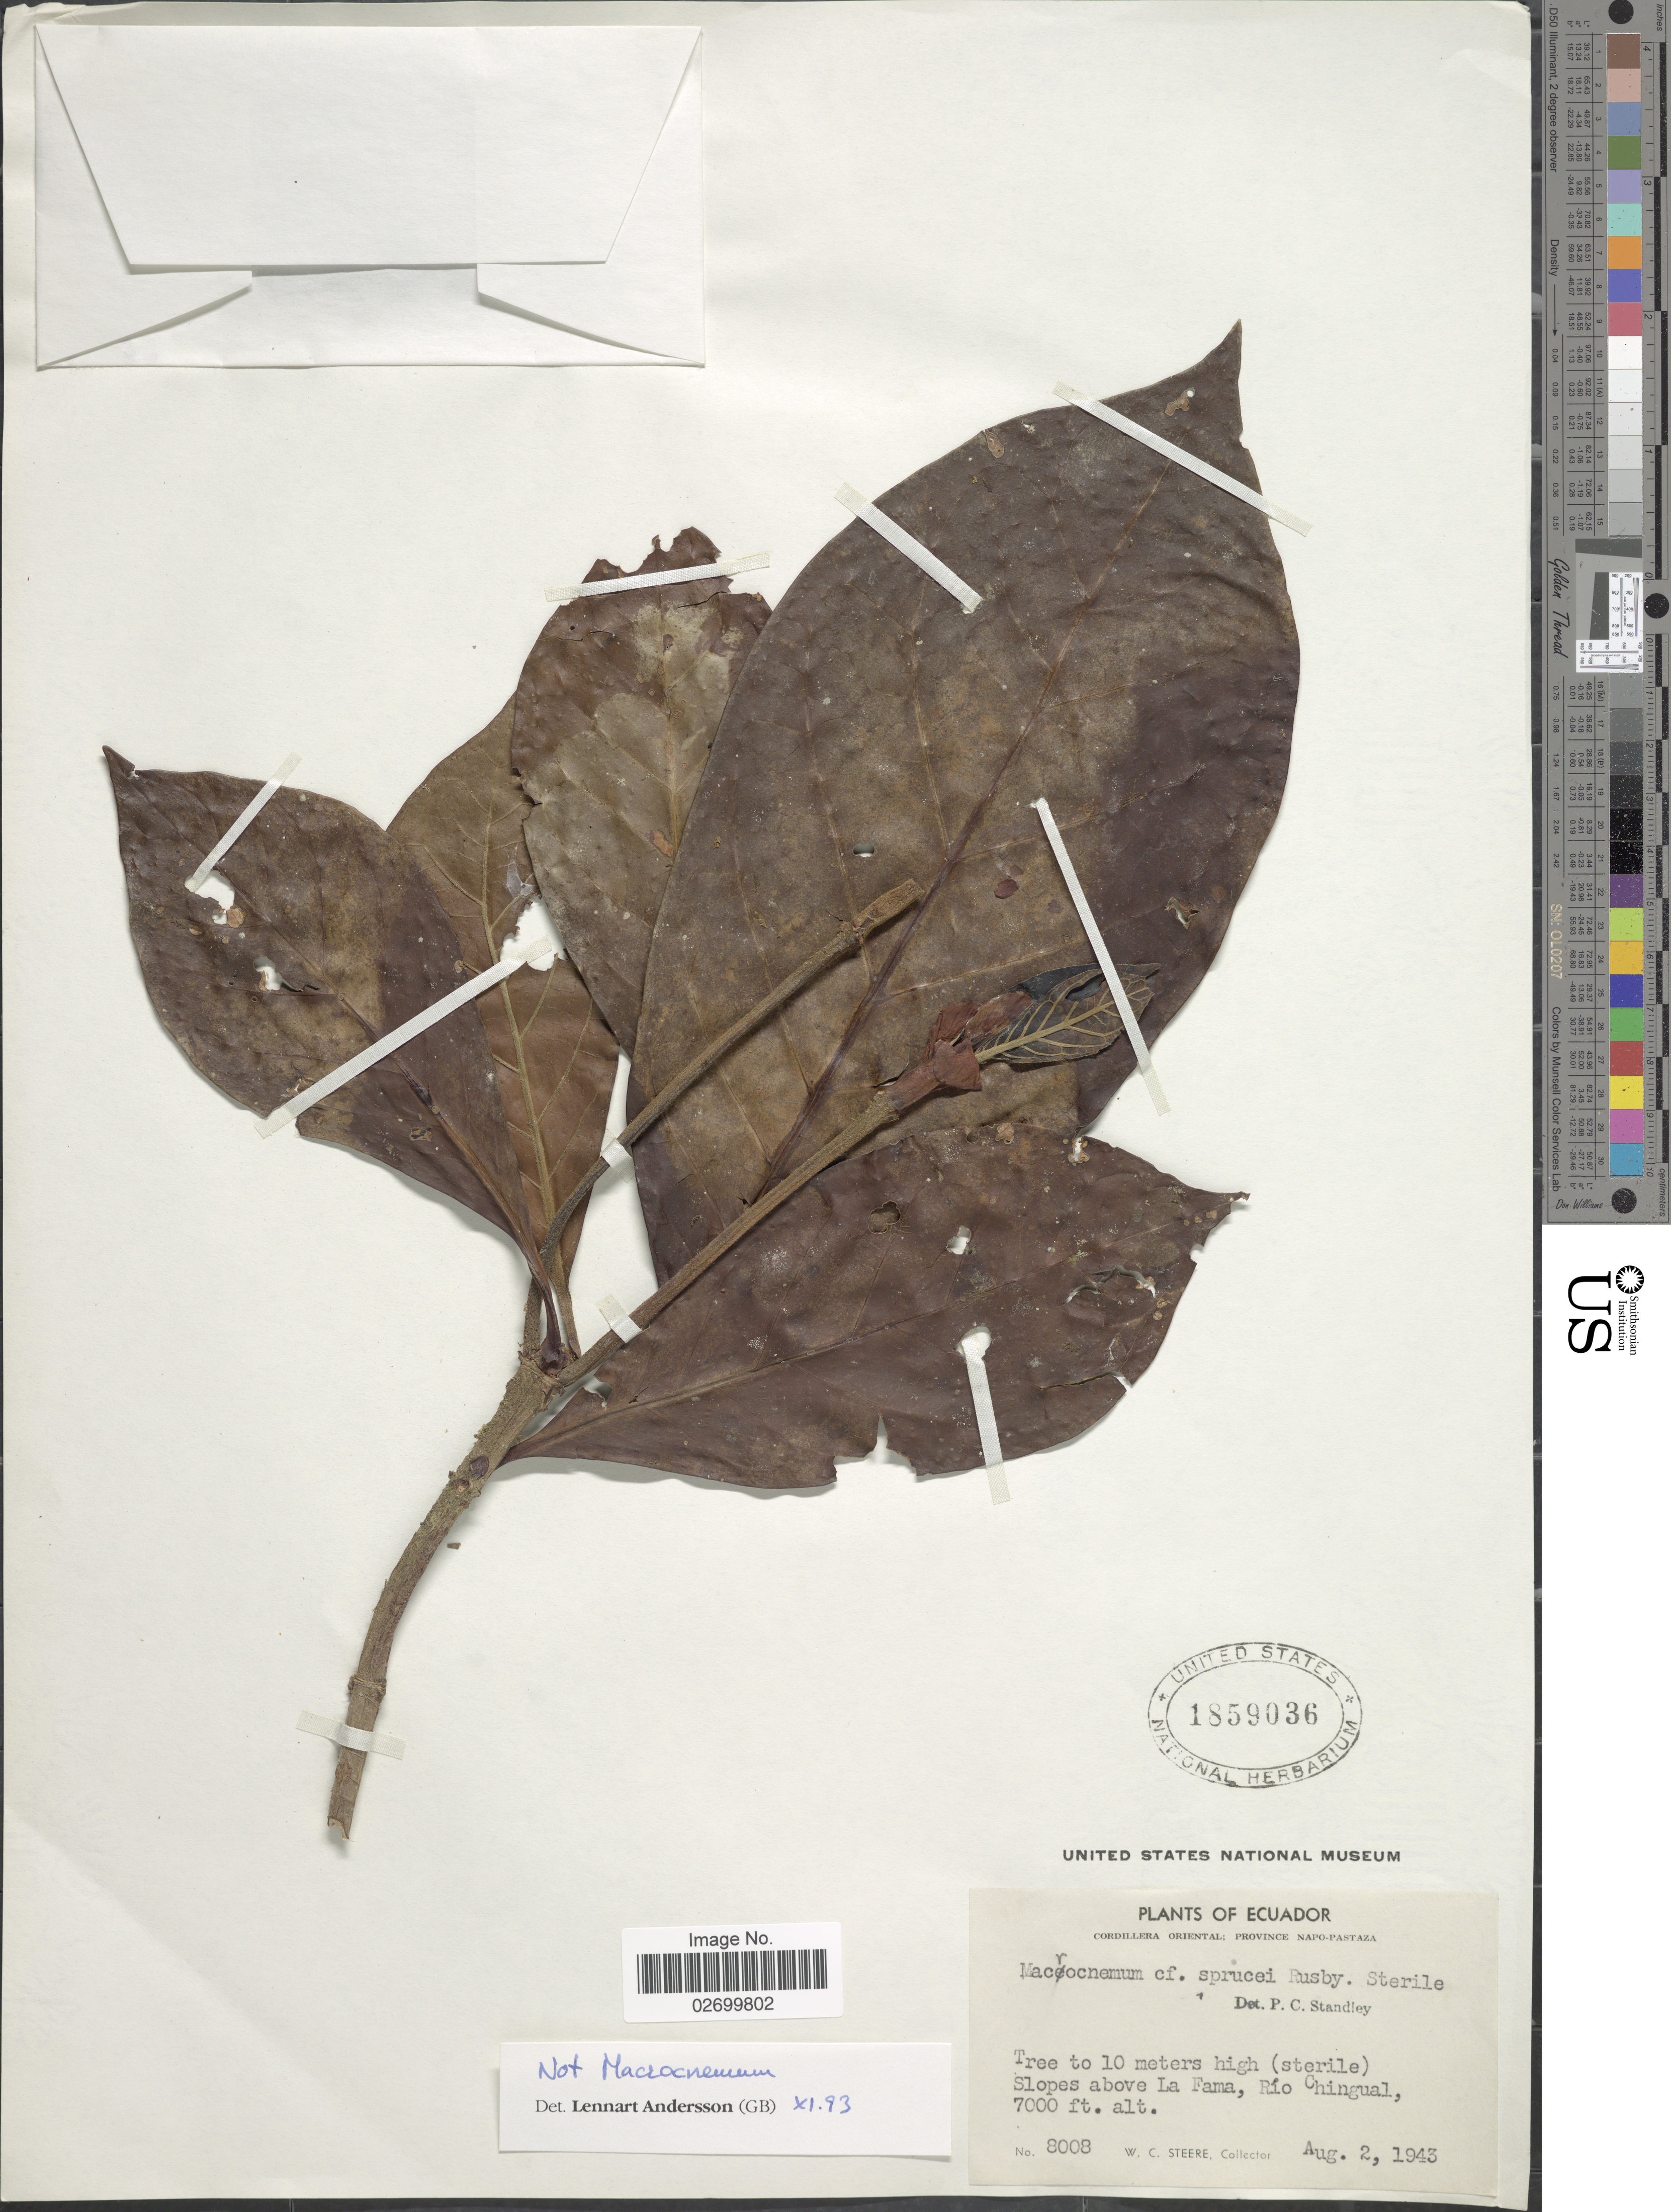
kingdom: Plantae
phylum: Tracheophyta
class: Magnoliopsida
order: Gentianales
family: Rubiaceae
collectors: W. C. Steere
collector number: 8008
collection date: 1943-08-02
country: Ecuador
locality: Cordillera Oriental; Province Napo-Pastaza. Slopes above La Fama, Rio Chingual.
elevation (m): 2134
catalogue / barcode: US 1859036